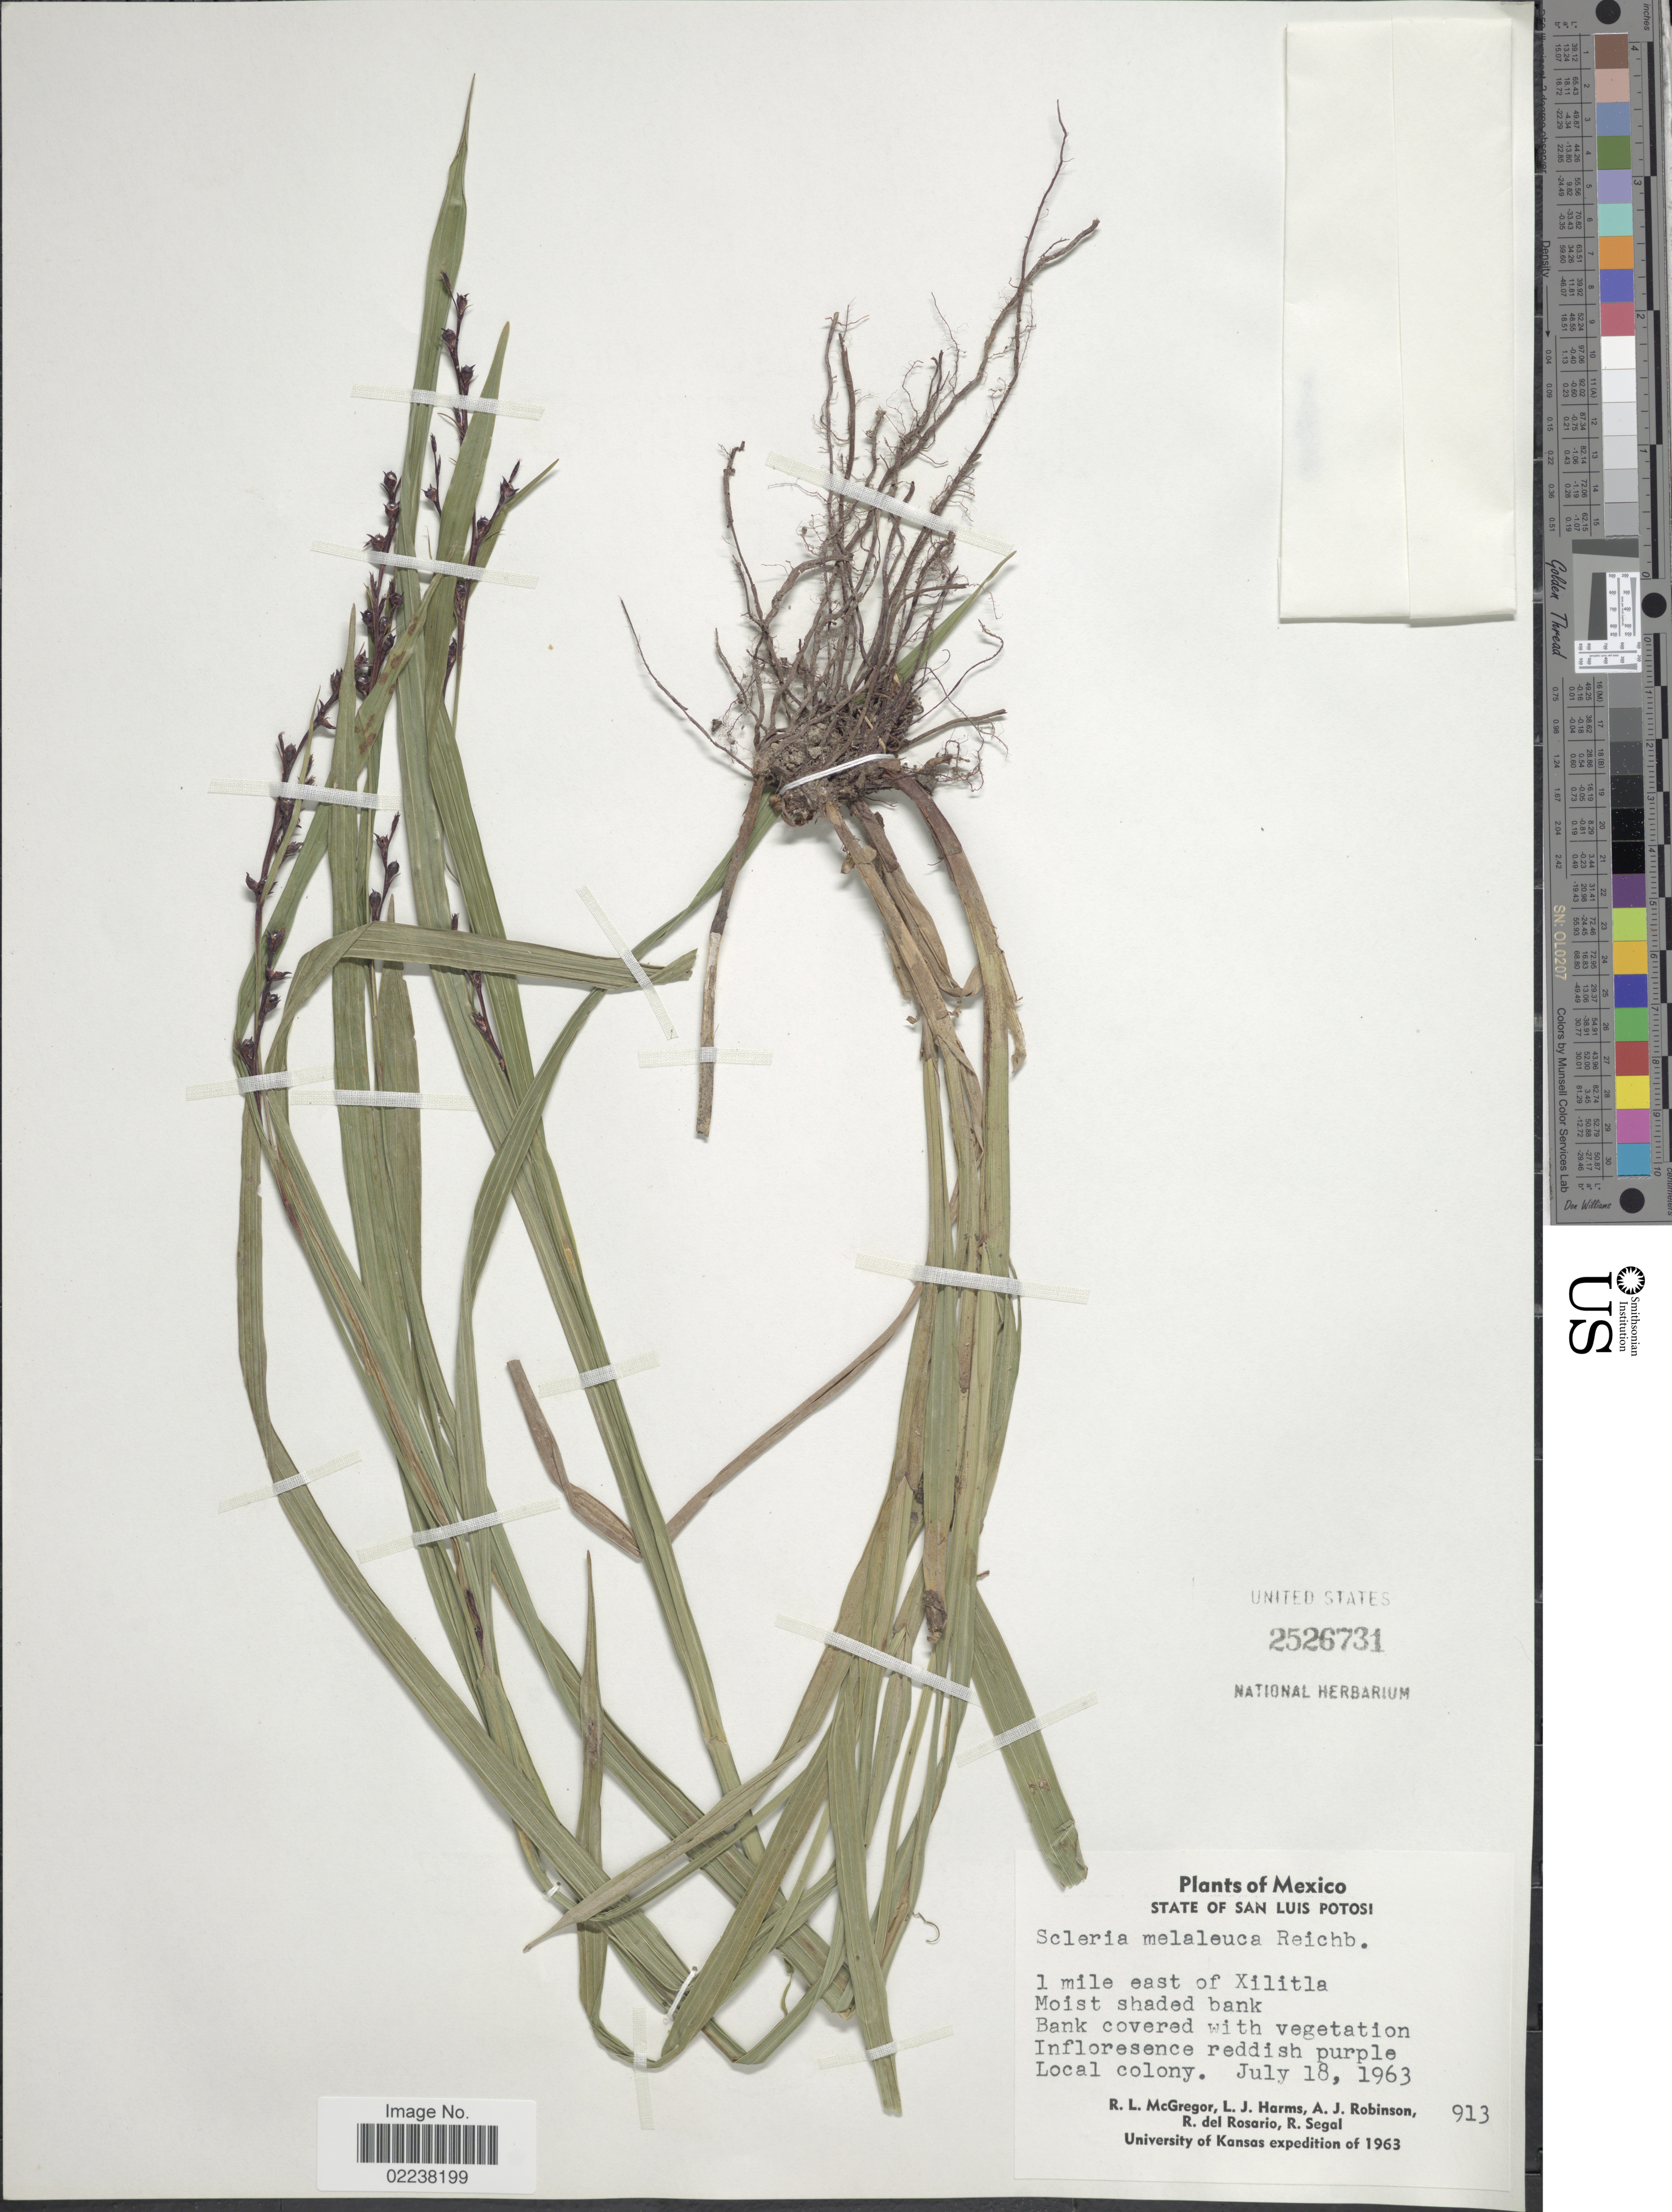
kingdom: Plantae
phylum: Tracheophyta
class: Liliopsida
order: Poales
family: Cyperaceae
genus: Scleria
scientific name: Scleria gaertneri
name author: Raddi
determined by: Strong, Mark T., (BOT), Smithsonian Institution - National Museum of Natural History (UNITED STATES)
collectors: R. McGregor, L. Harms, A. J. Robinson, R. del Rosario & R. Segal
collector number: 913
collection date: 1963-07-18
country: Mexico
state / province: San Luis Potosí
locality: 1 mile east of Xilitla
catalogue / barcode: US 2526731